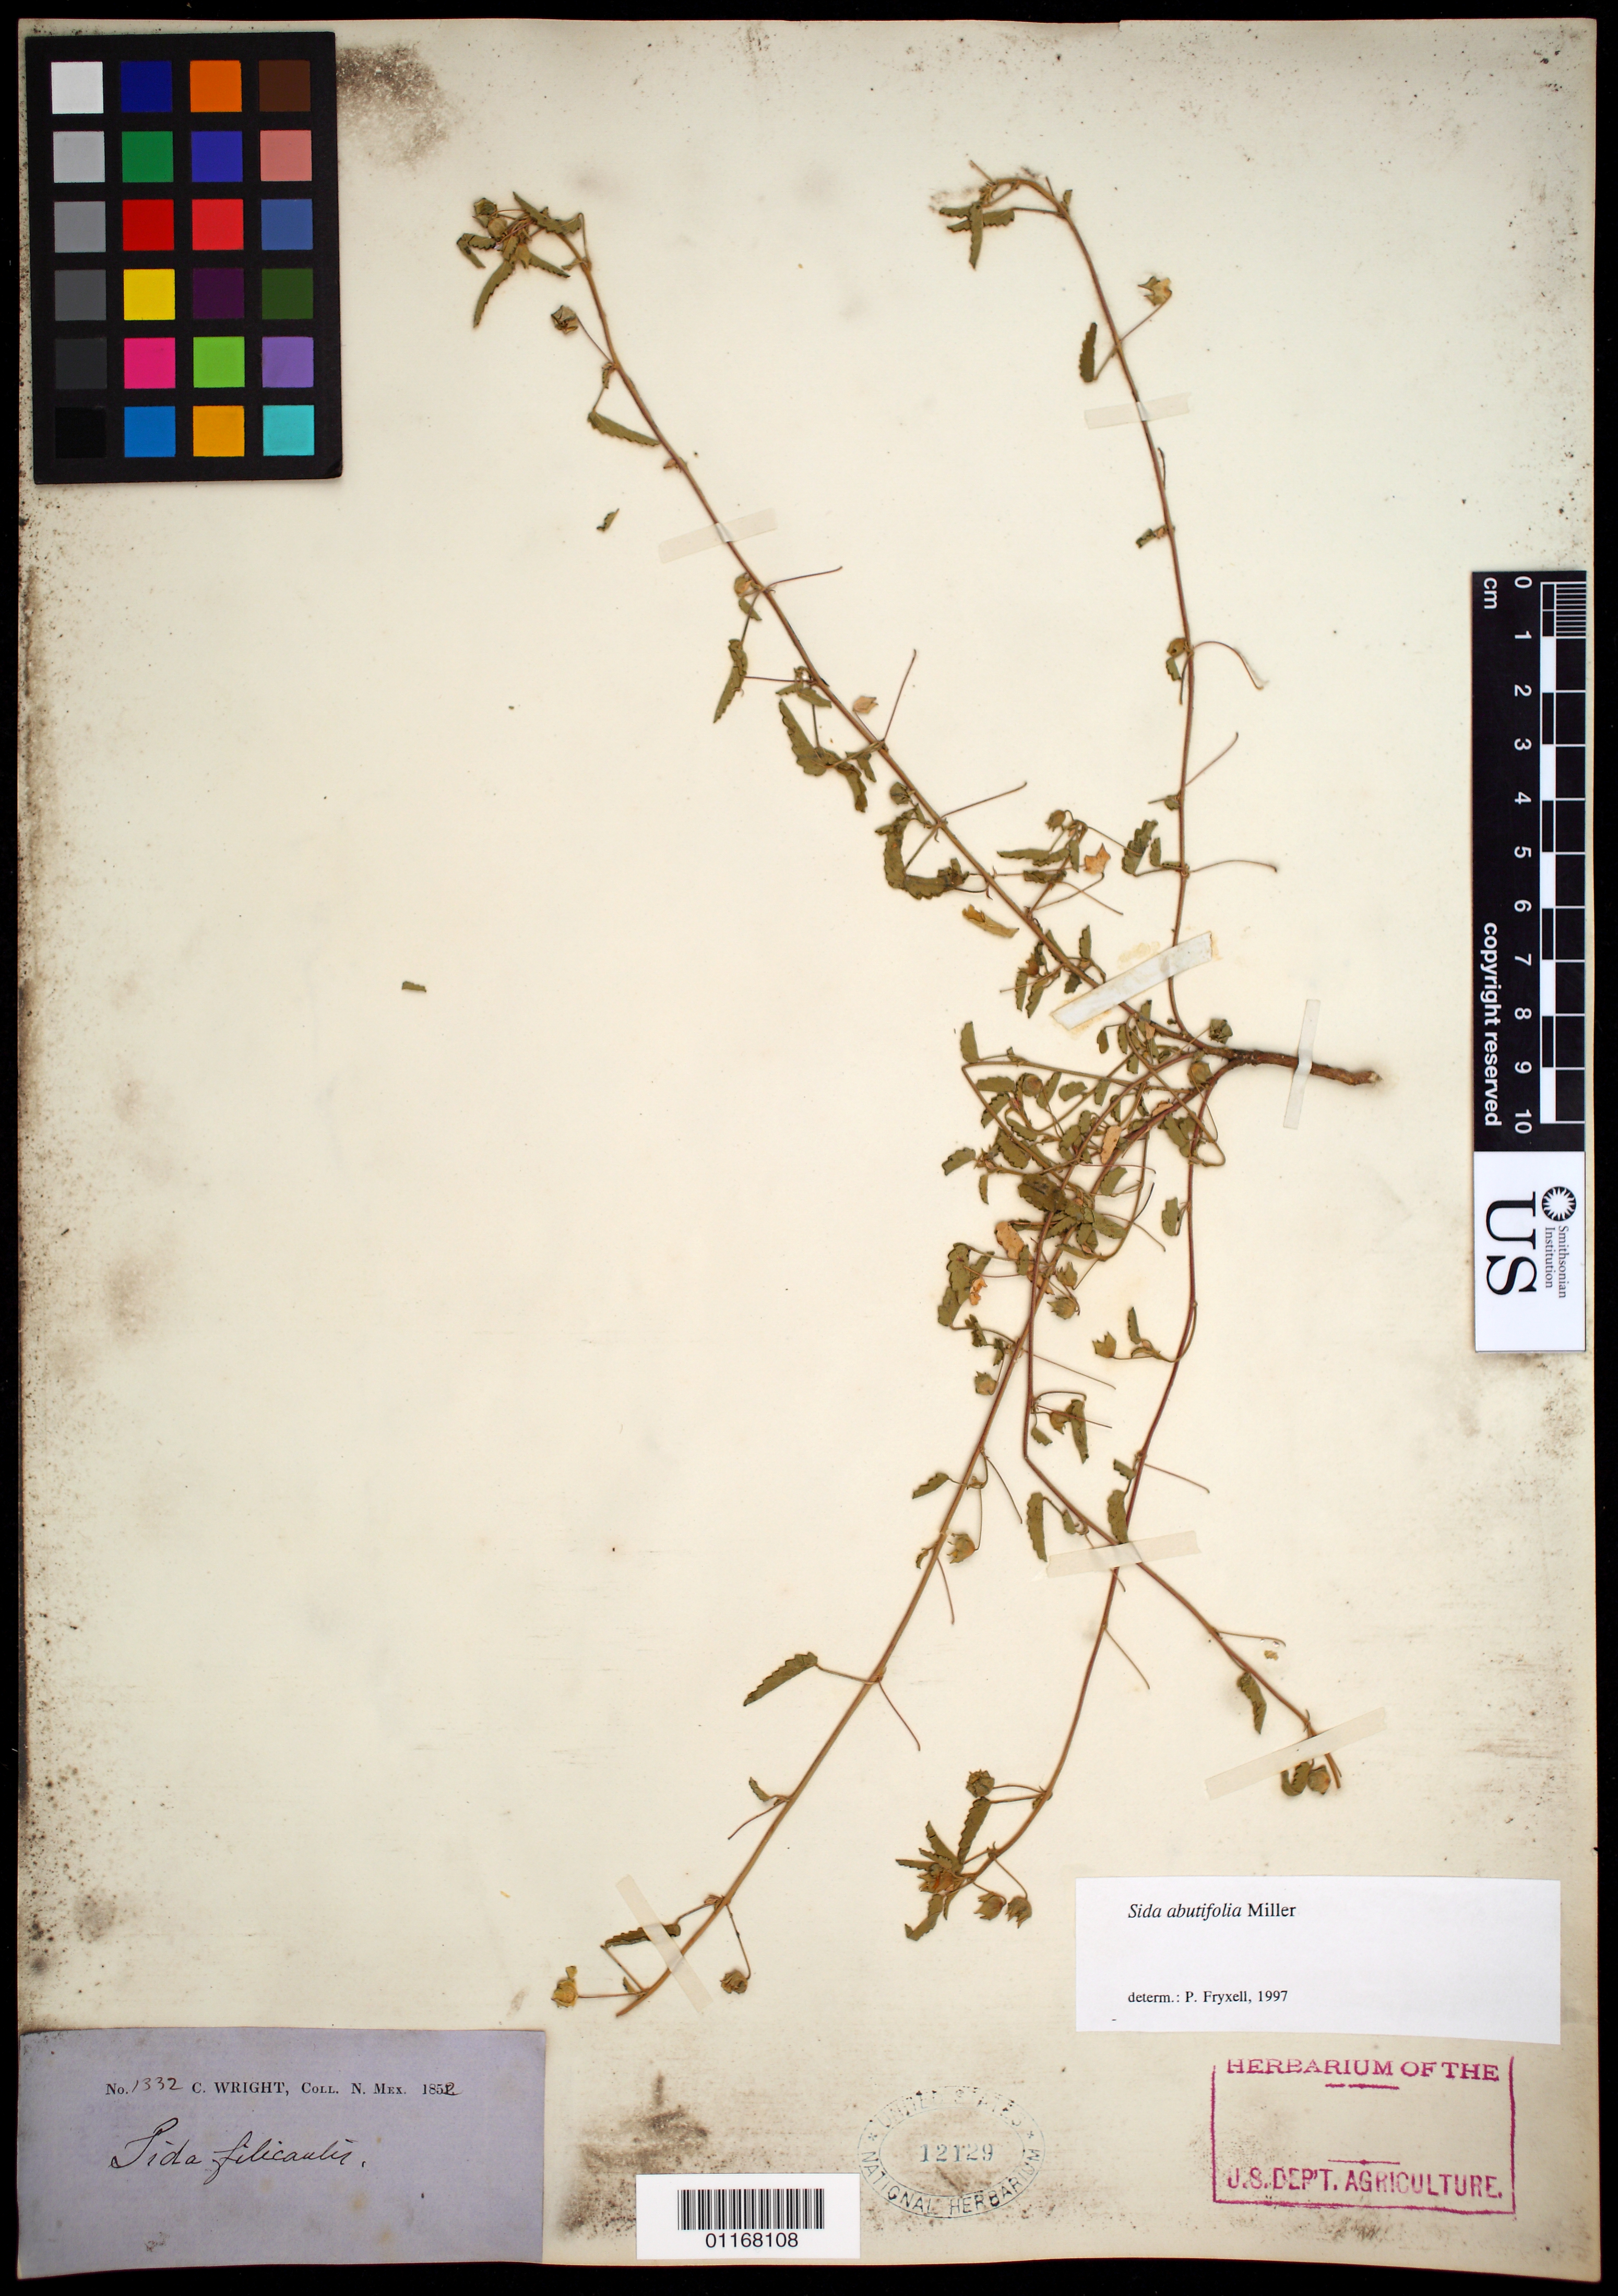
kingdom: Plantae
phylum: Tracheophyta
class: Magnoliopsida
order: Malvales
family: Malvaceae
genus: Sida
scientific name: Sida abutilifolia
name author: Mill.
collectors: C. Wright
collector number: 1332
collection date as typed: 1852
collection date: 1852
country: United States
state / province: New Mexico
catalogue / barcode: US 12129